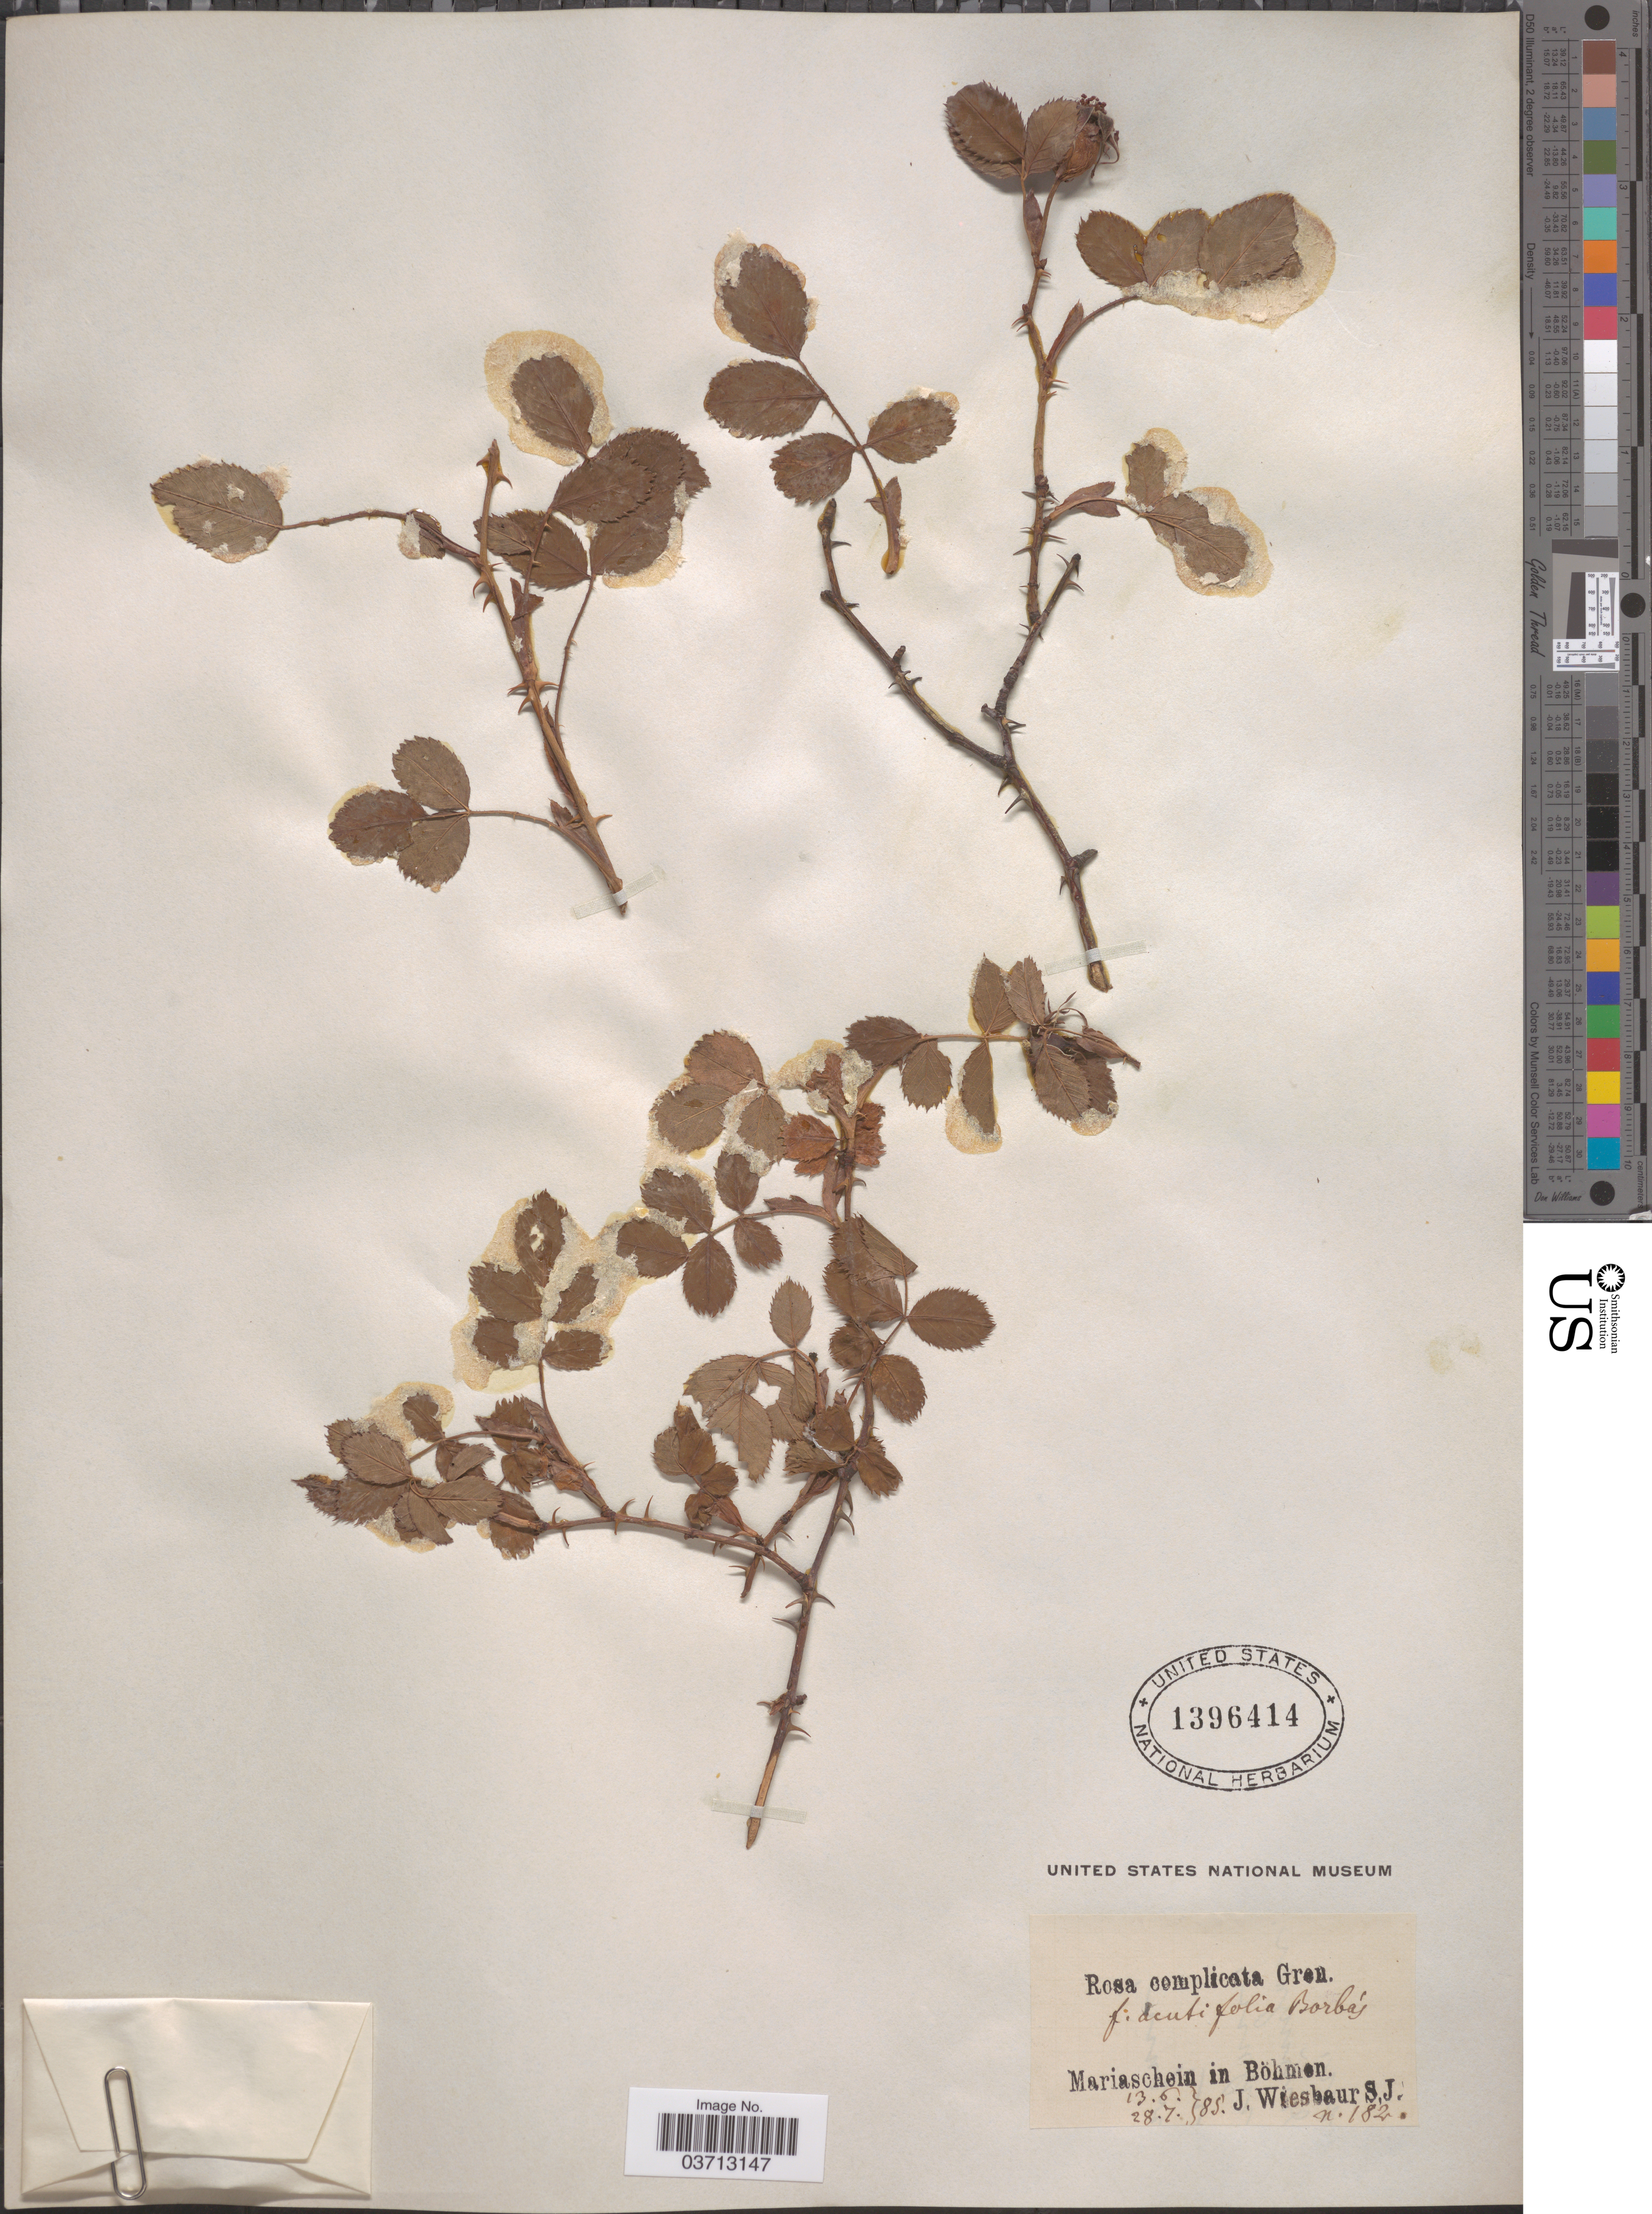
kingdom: Plantae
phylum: Tracheophyta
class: Magnoliopsida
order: Rosales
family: Rosaceae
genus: Rosa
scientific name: Rosa complicata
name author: Gren.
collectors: J. Wiesbaur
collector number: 182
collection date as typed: Transcribed d/m/y: 13/6/85 to 28/7/85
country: Czechia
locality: Mariaschein in Böhmen.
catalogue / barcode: US 1396414